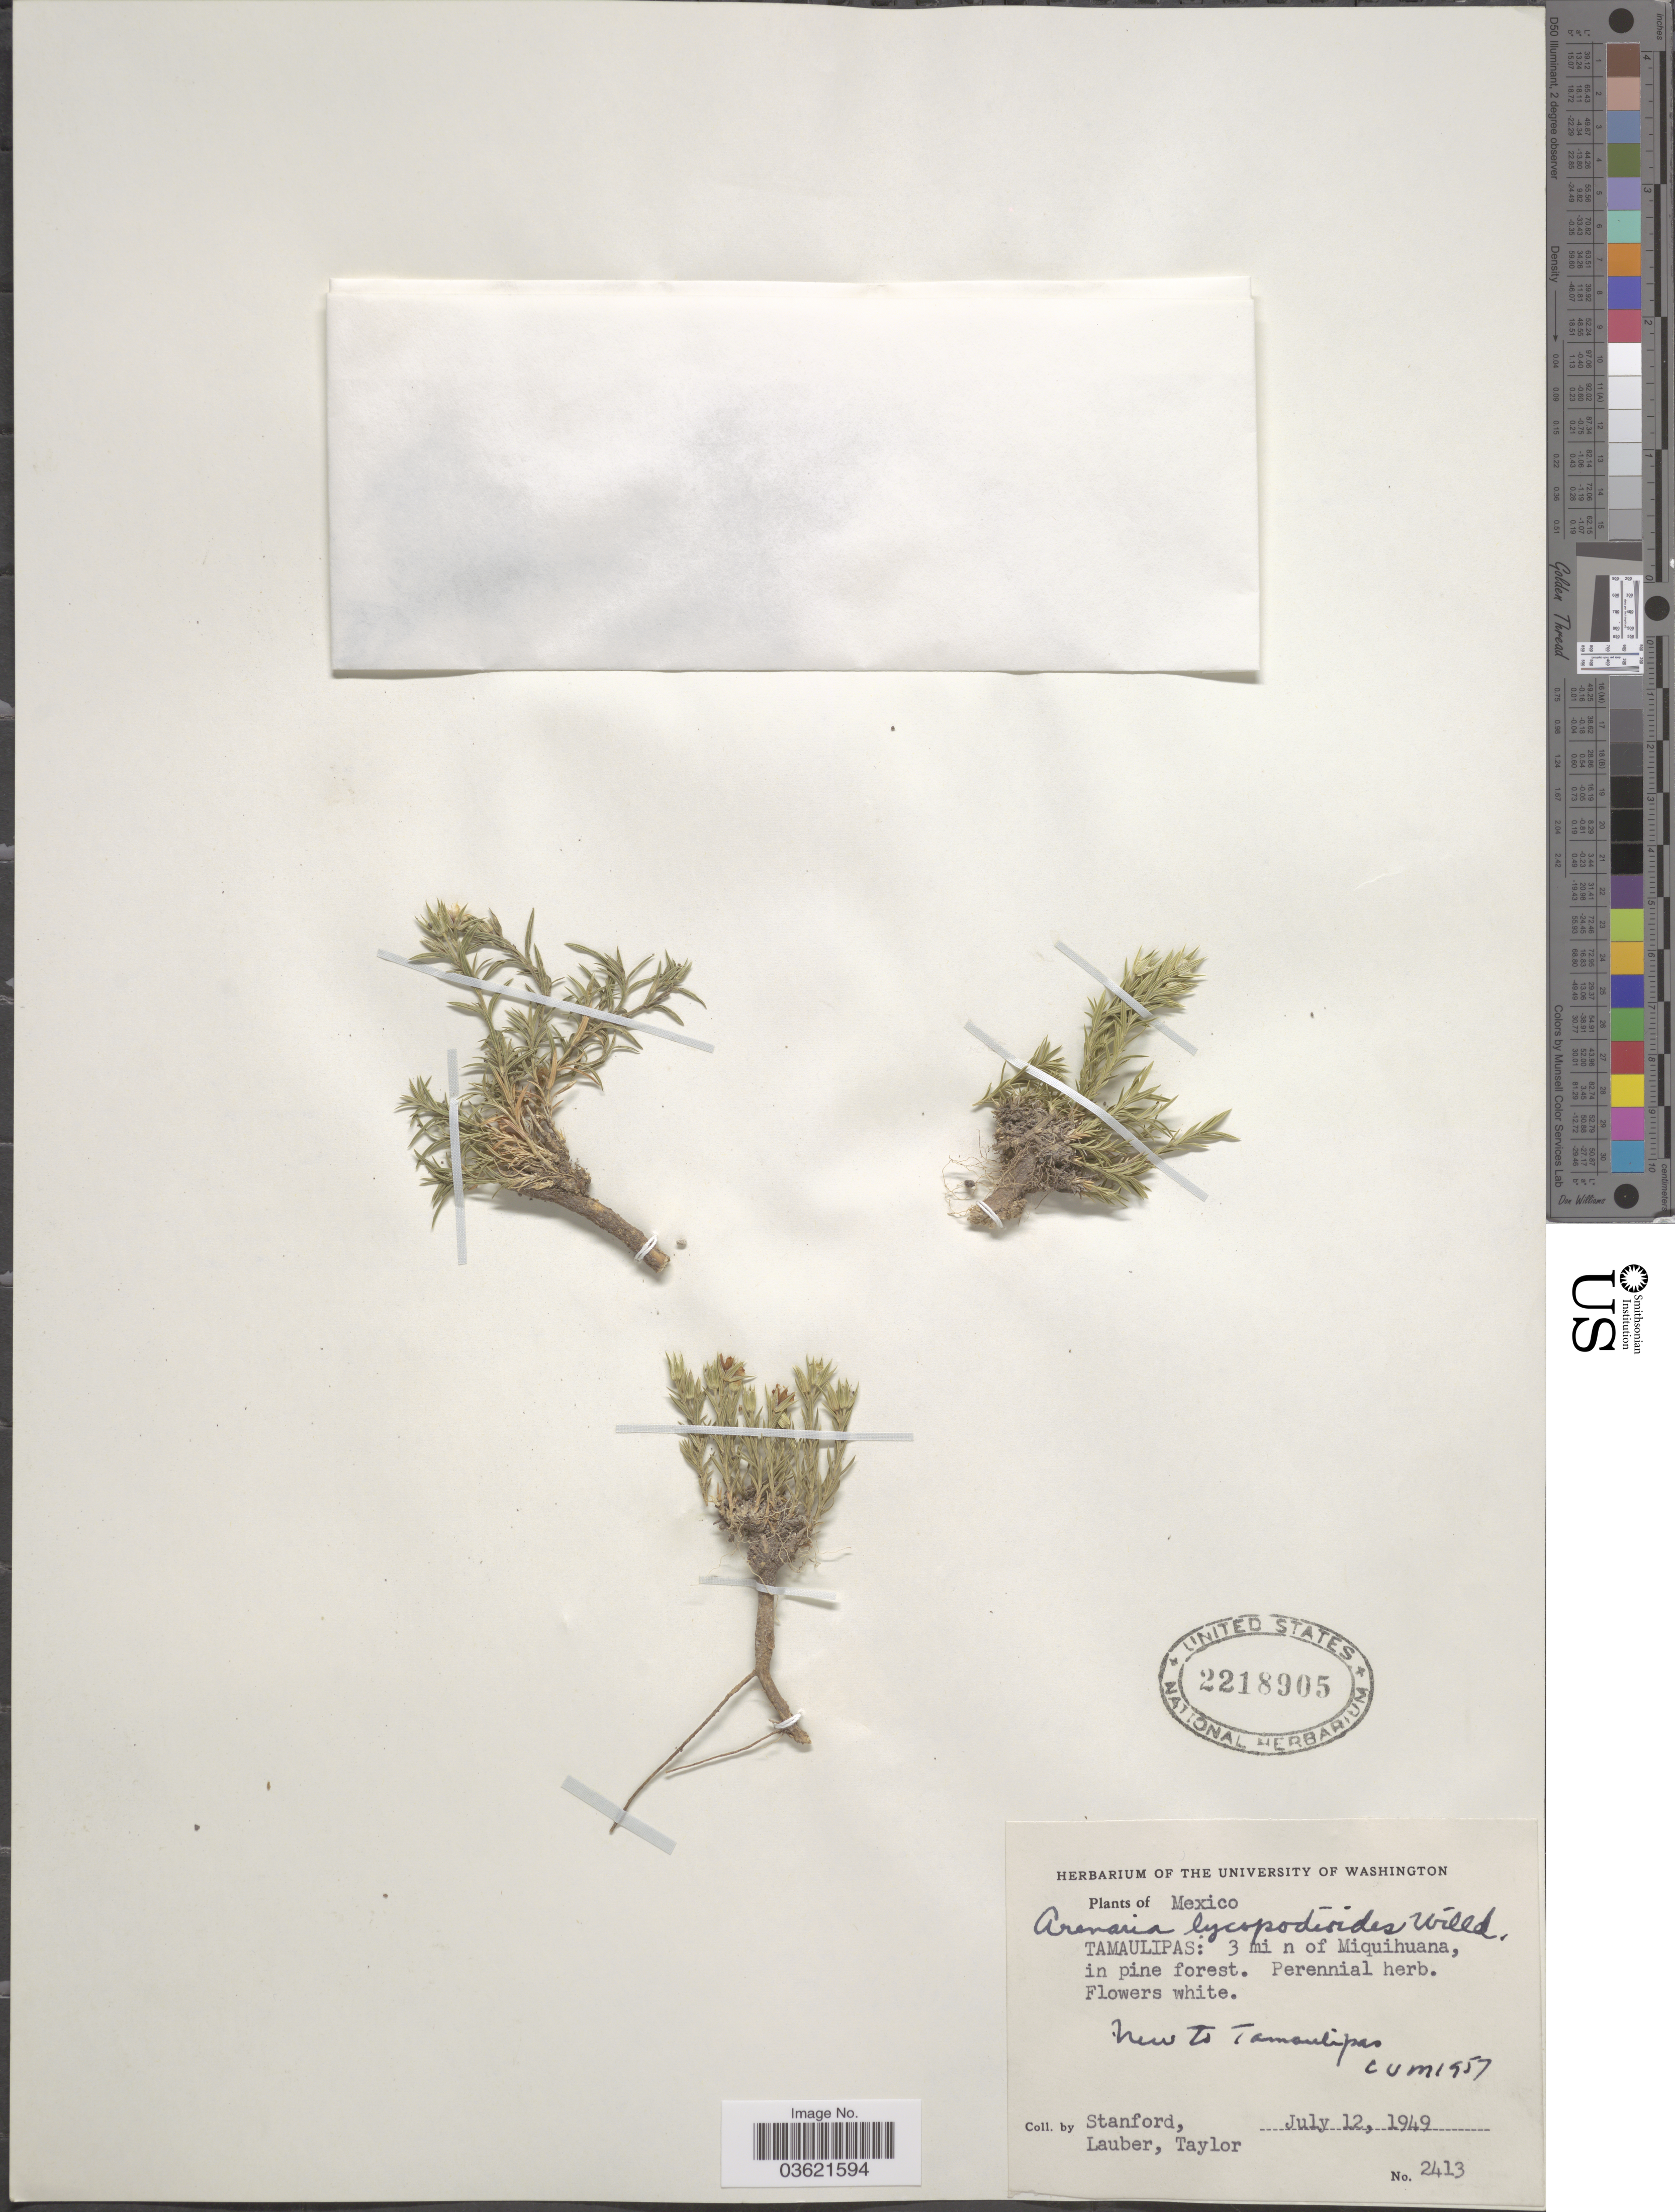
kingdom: Plantae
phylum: Tracheophyta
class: Magnoliopsida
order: Caryophyllales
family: Caryophyllaceae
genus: Arenaria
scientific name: Arenaria lycopodioides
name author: Willd. ex Schltdl.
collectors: -. Stanford, Lauber, -- & -- Taylor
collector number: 2413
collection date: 1949-07-12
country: Mexico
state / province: Tamaulipas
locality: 3 mi n of Miquihuana. New to Tamaulipas. [unsure placement]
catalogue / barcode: US 2218905